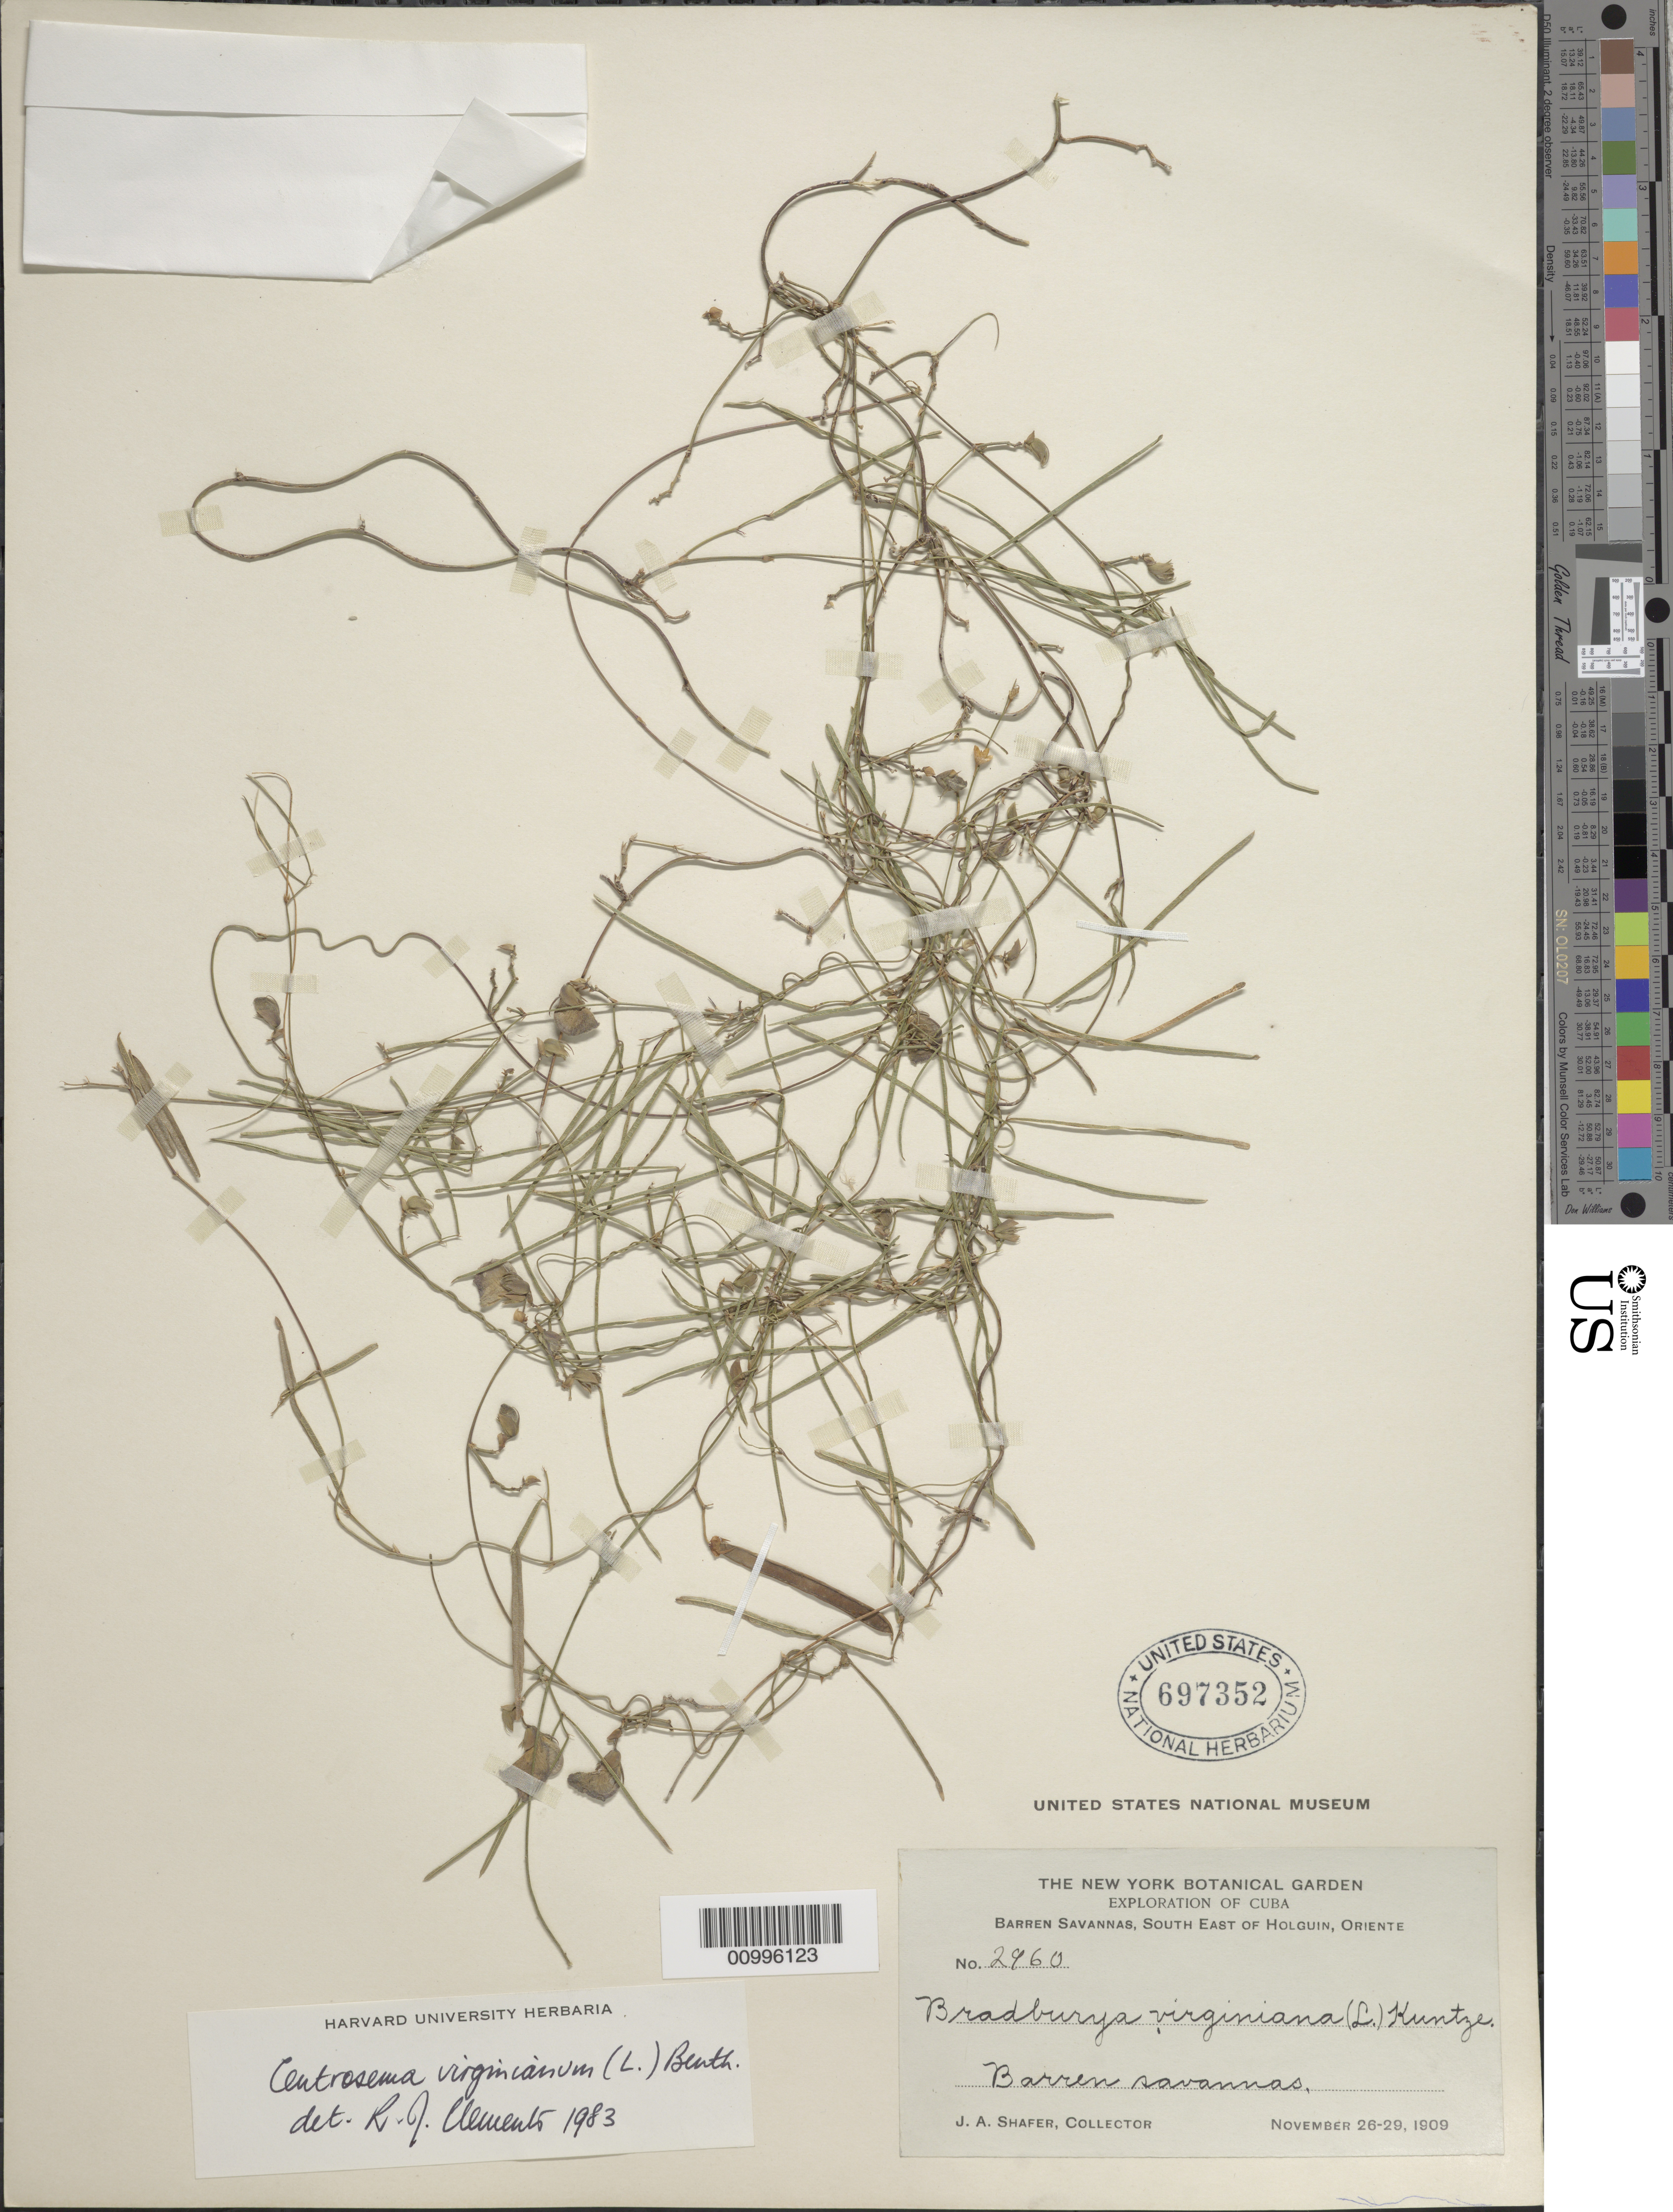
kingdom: Plantae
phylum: Tracheophyta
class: Magnoliopsida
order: Fabales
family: Fabaceae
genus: Centrosema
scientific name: Centrosema virginianum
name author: (L.) Benth.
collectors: J. A. Shafer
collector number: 2960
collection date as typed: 26 Nov 1909 to 29 Nov 1909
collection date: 1909-11-26/1909-11-29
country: Cuba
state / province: Holguín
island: Cuba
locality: Barren Savannas, S E of Holguin, Oriente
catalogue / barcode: US 697352